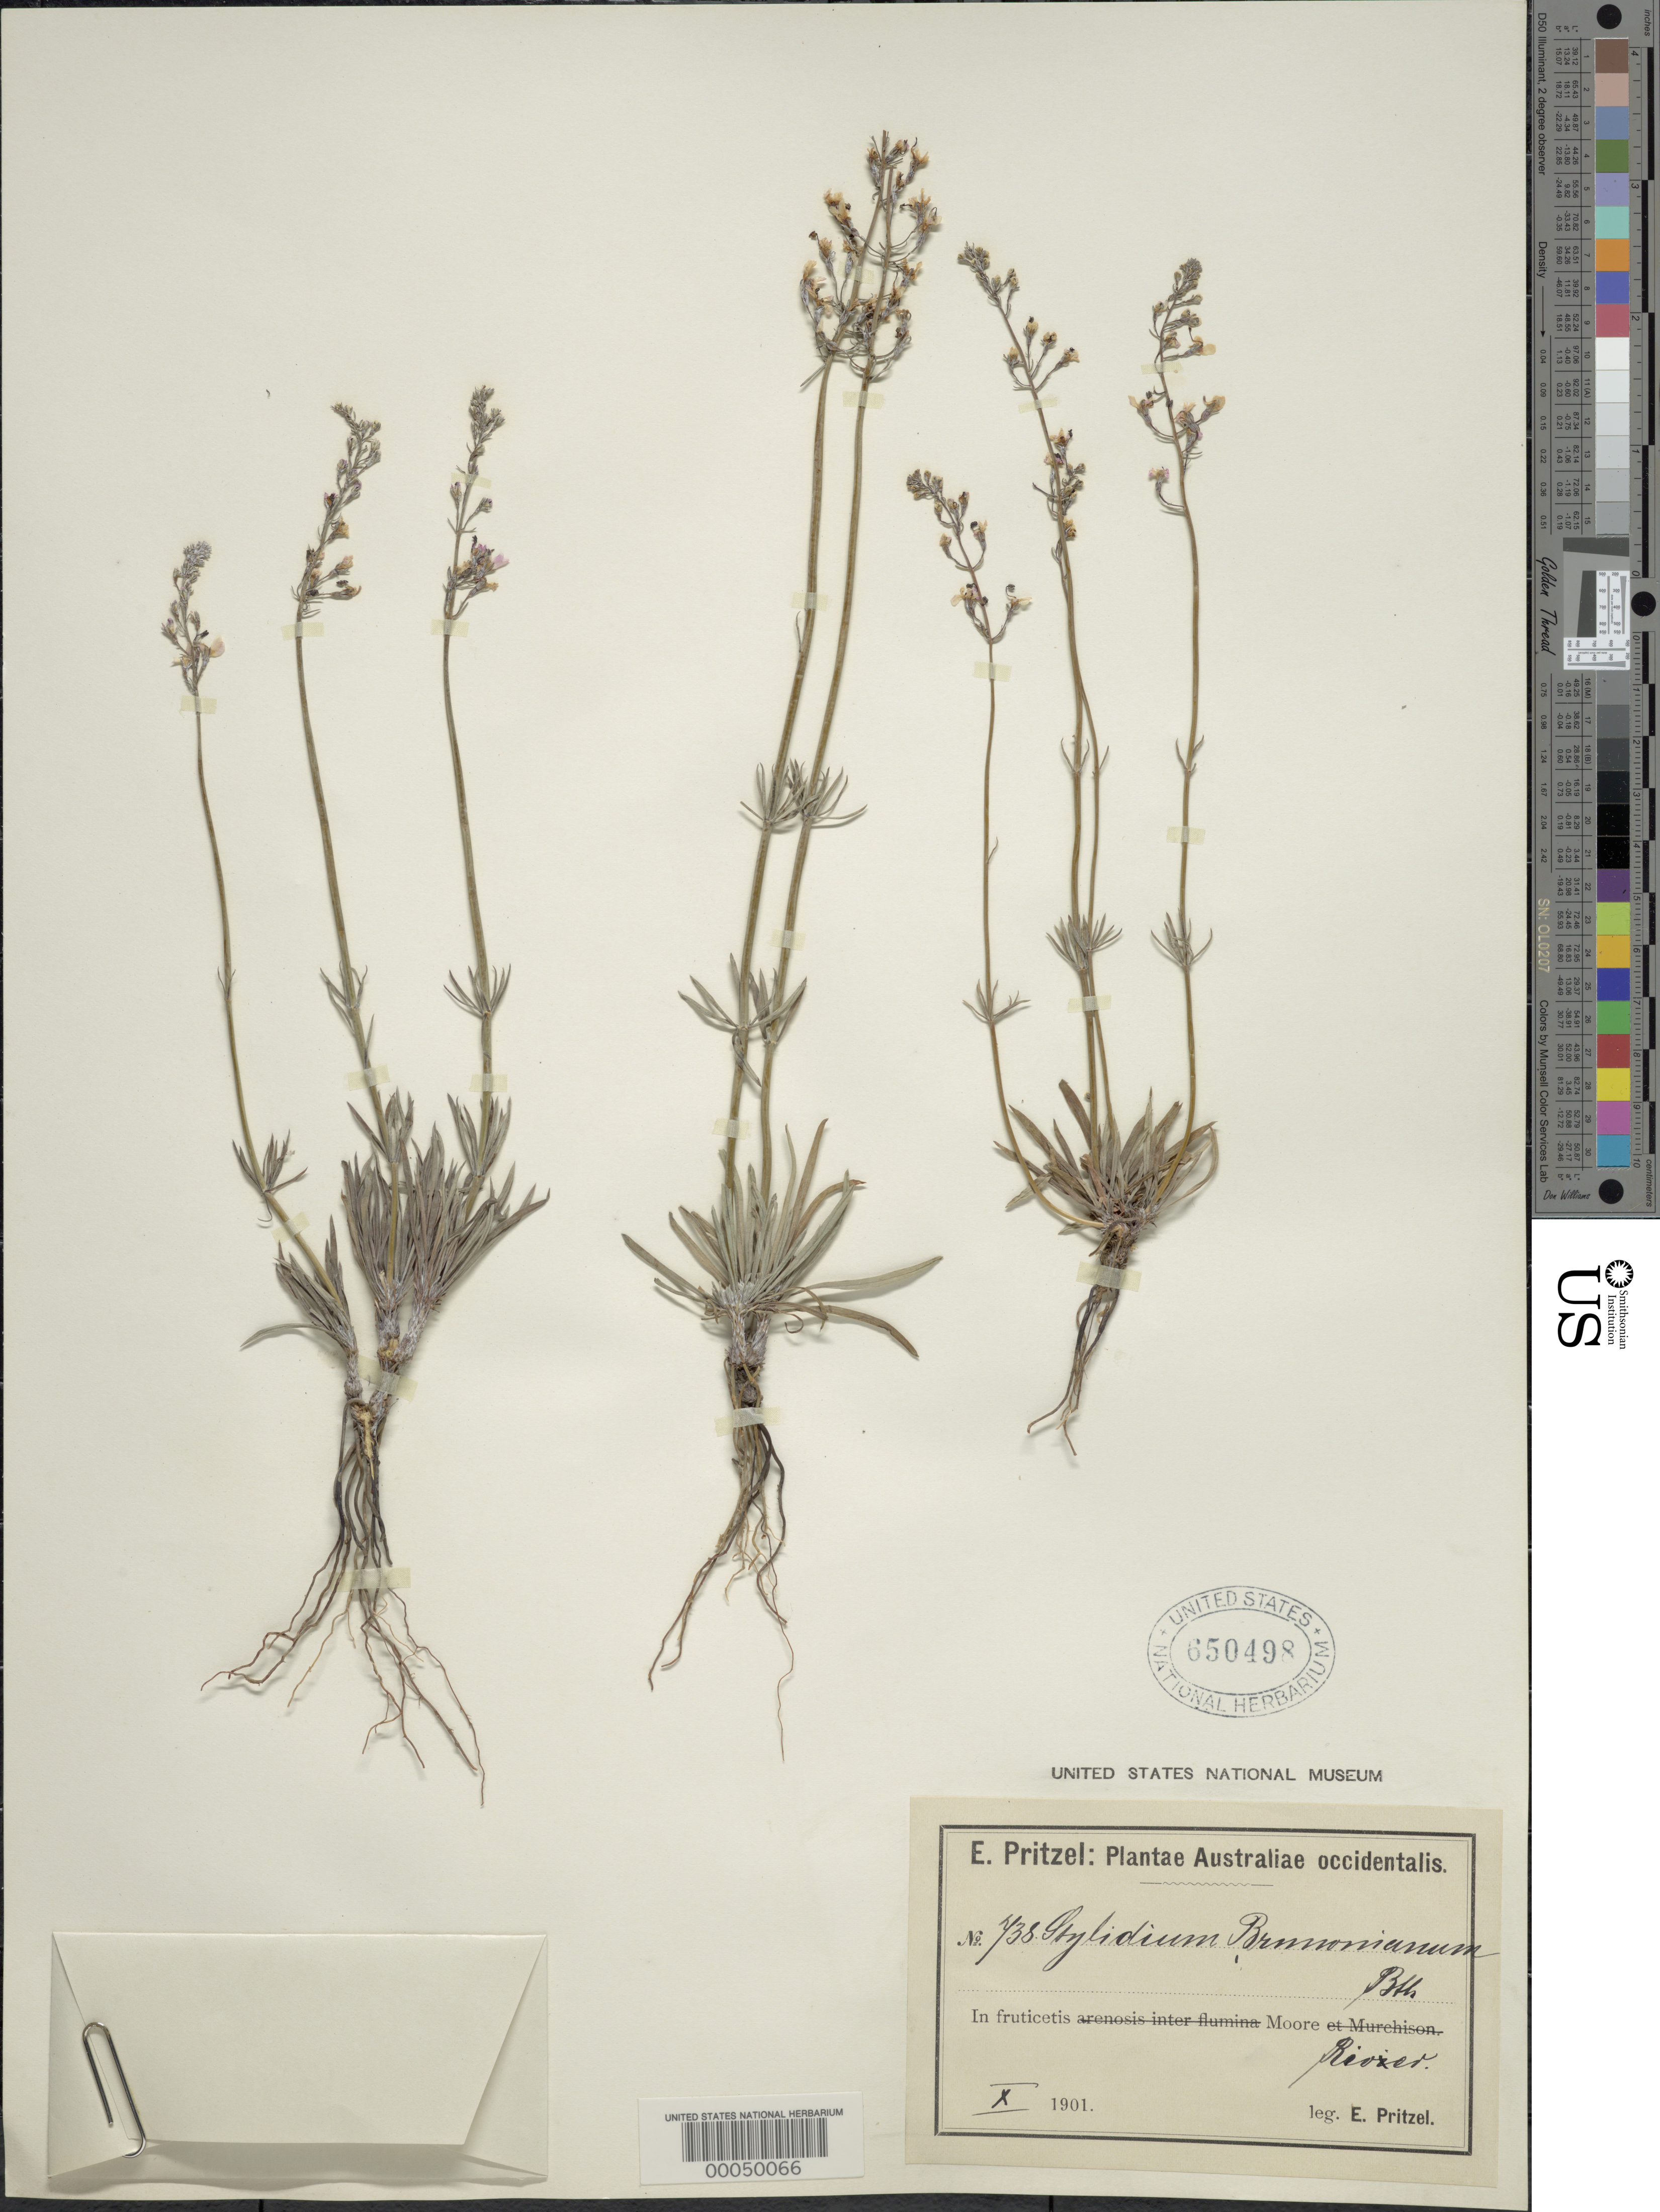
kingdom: Plantae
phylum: Tracheophyta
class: Magnoliopsida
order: Asterales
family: Stylidiaceae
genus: Stylidium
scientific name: Stylidium brunnonianum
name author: Benth.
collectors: E. G. Pritzel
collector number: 438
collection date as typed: Oct 1901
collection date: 1901-10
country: Australia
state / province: Western Australia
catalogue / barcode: US 650498